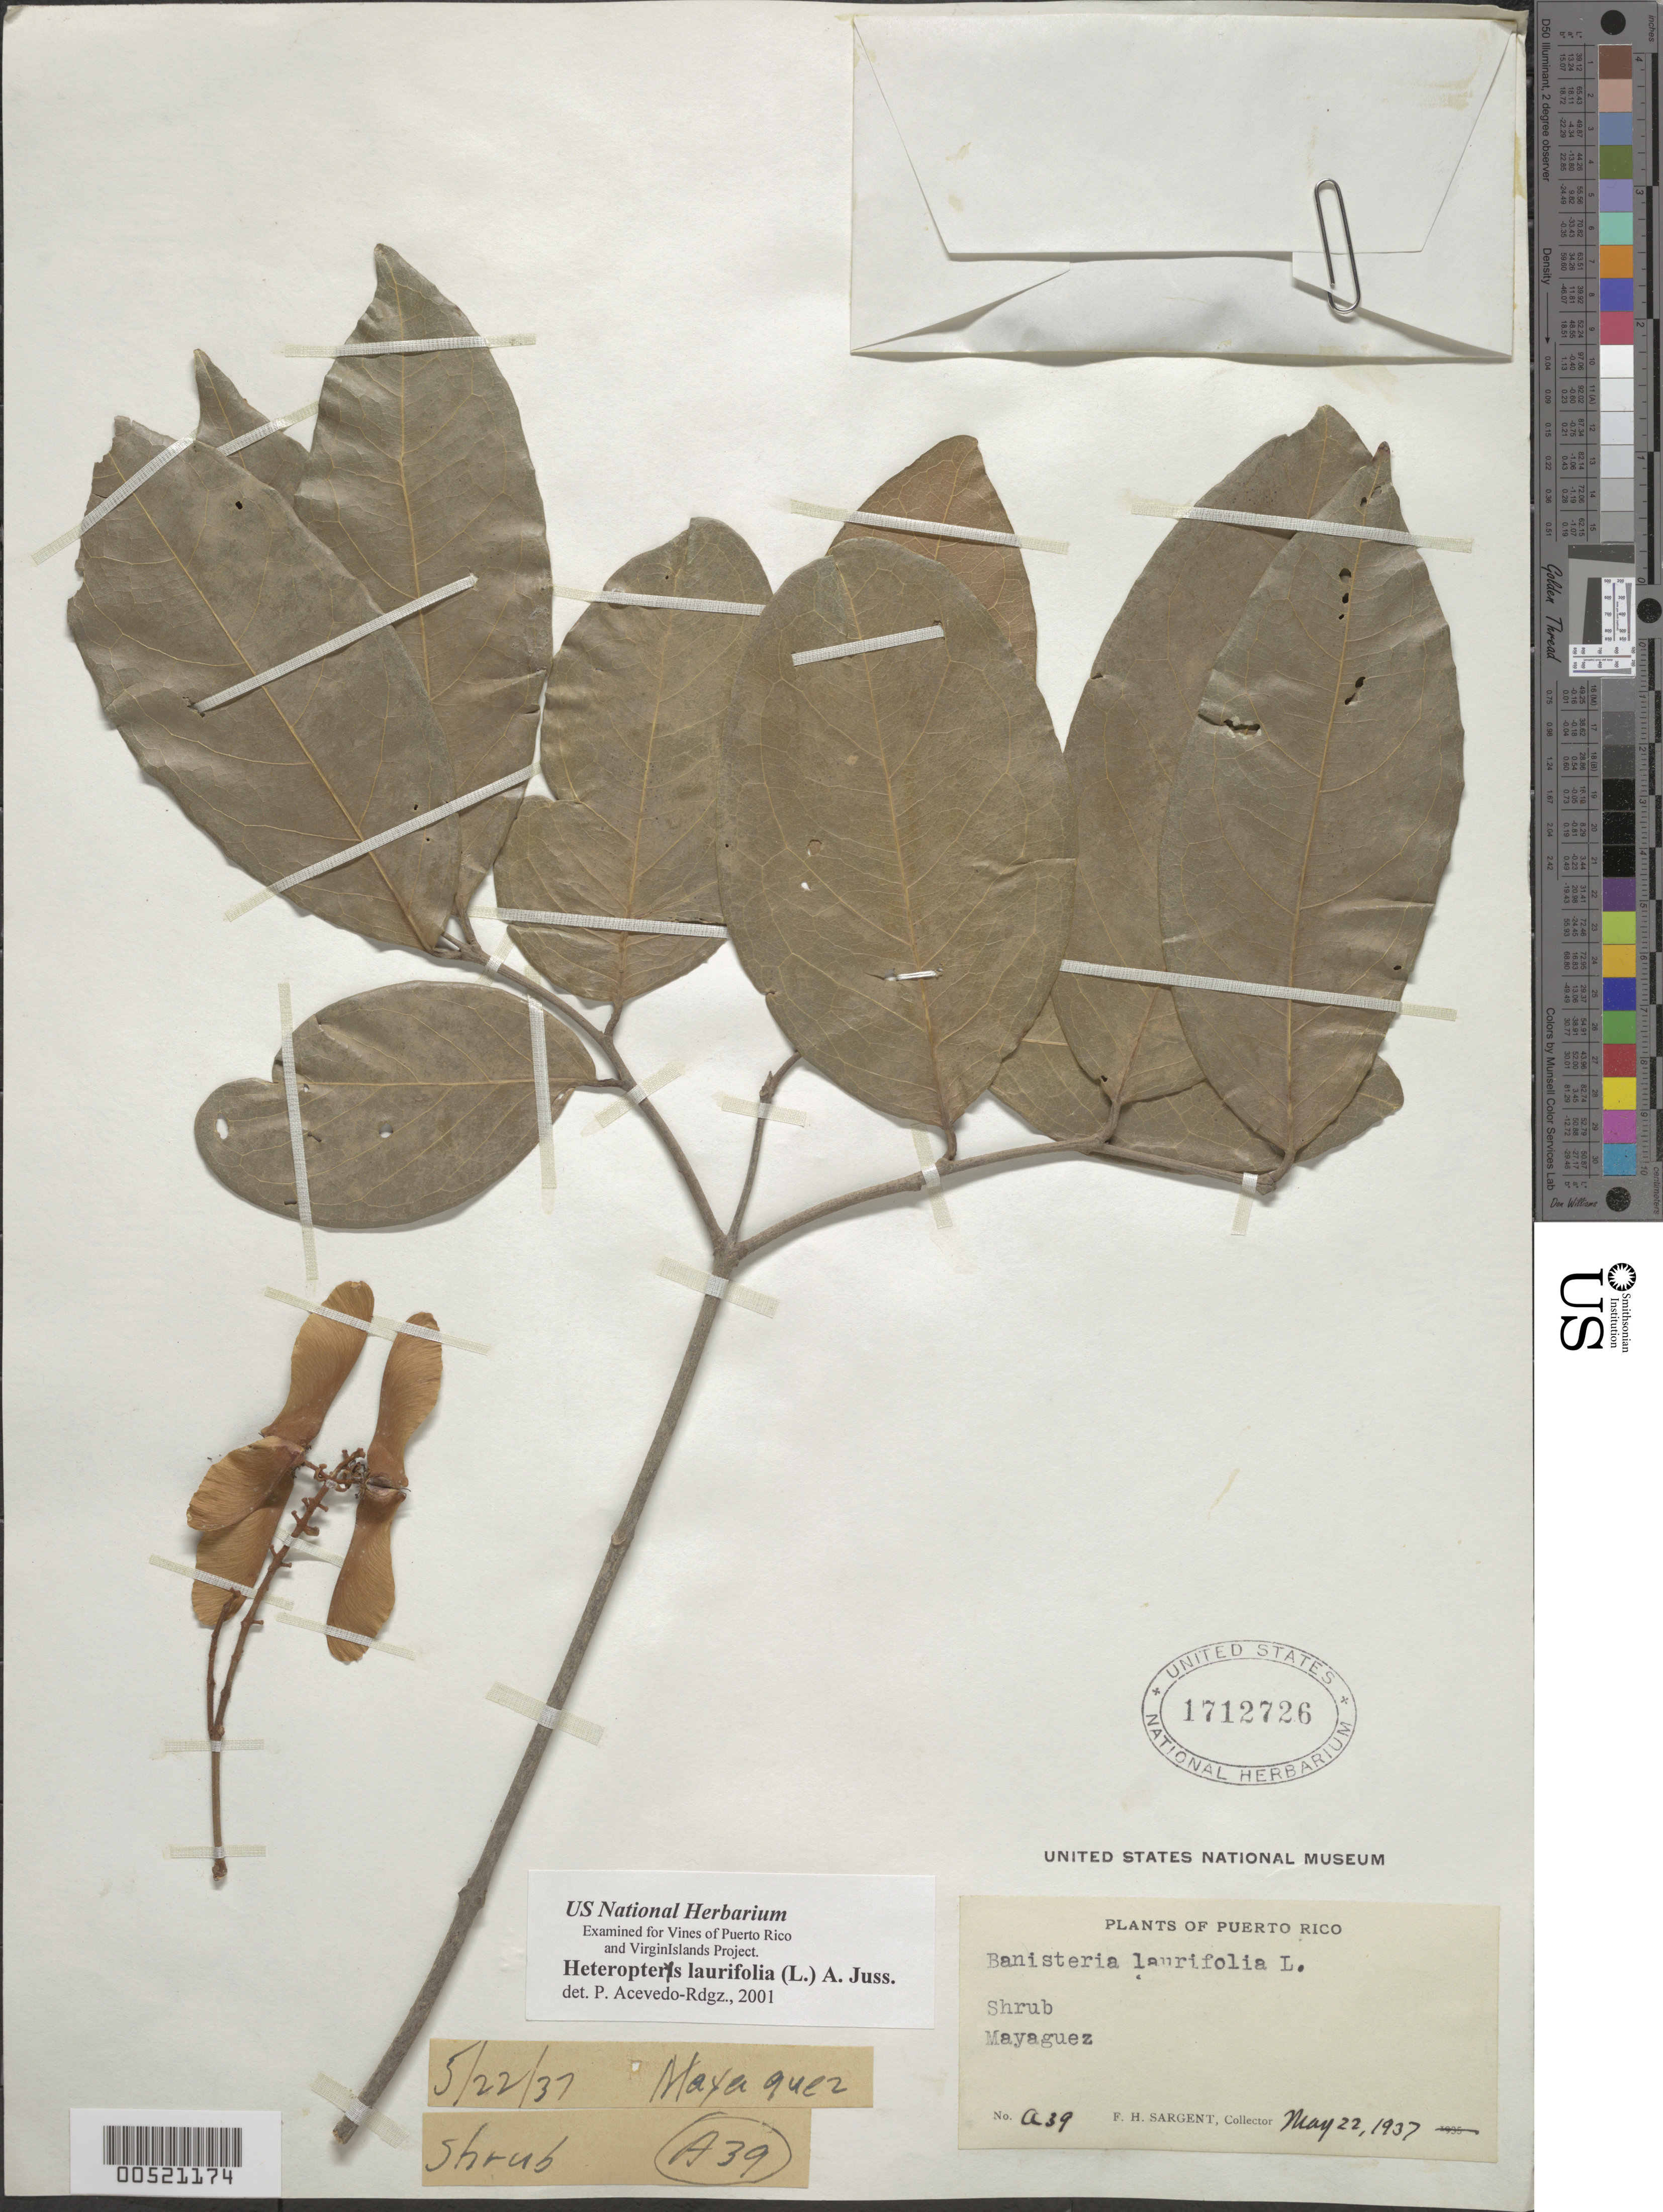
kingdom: Plantae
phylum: Tracheophyta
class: Magnoliopsida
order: Malpighiales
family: Malpighiaceae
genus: Heteropterys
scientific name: Heteropterys laurifolia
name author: (L.) A. Juss.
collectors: F. H. Sargent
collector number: A39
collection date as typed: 22 May 1937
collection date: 1937-05-22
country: Puerto Rico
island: Greater Antilles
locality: Mayaguez.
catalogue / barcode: US 1712726